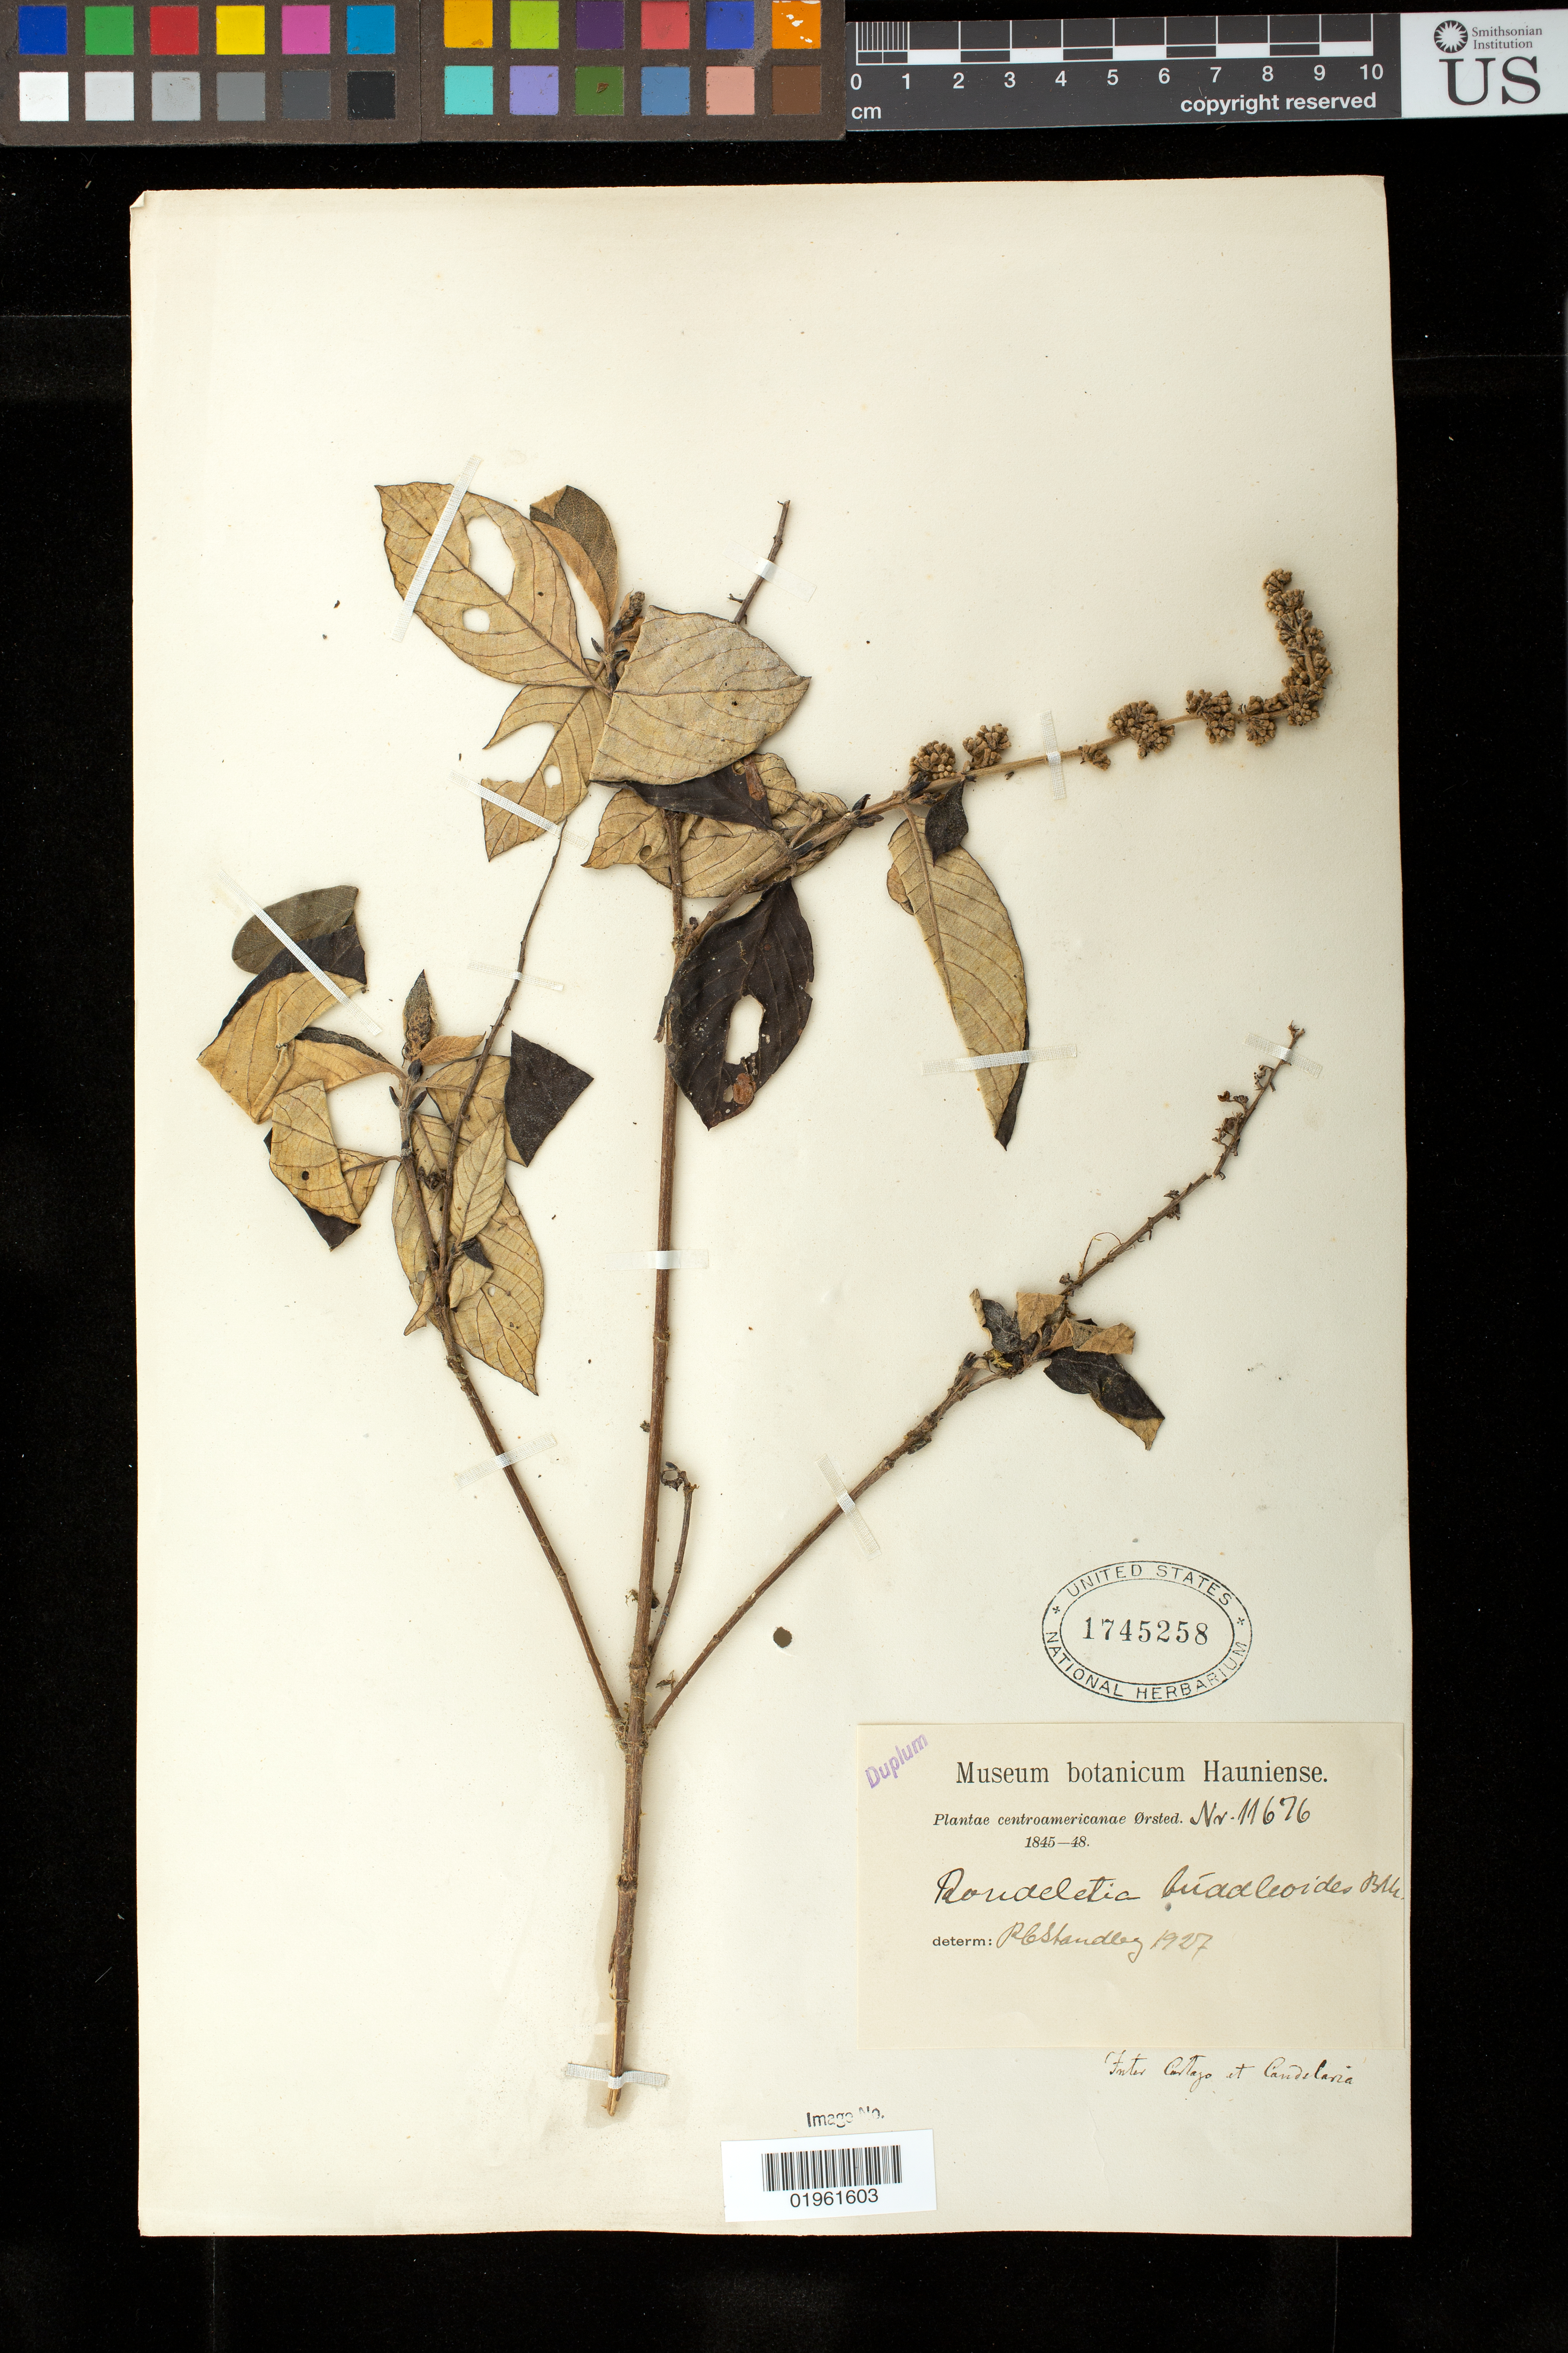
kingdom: Plantae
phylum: Tracheophyta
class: Magnoliopsida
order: Gentianales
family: Rubiaceae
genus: Rondeletia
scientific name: Rondeletia buddleioides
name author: Benth.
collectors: Ørsted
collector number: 11676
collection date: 1845/1848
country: Costa Rica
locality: Candelaria.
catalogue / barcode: US 1745258